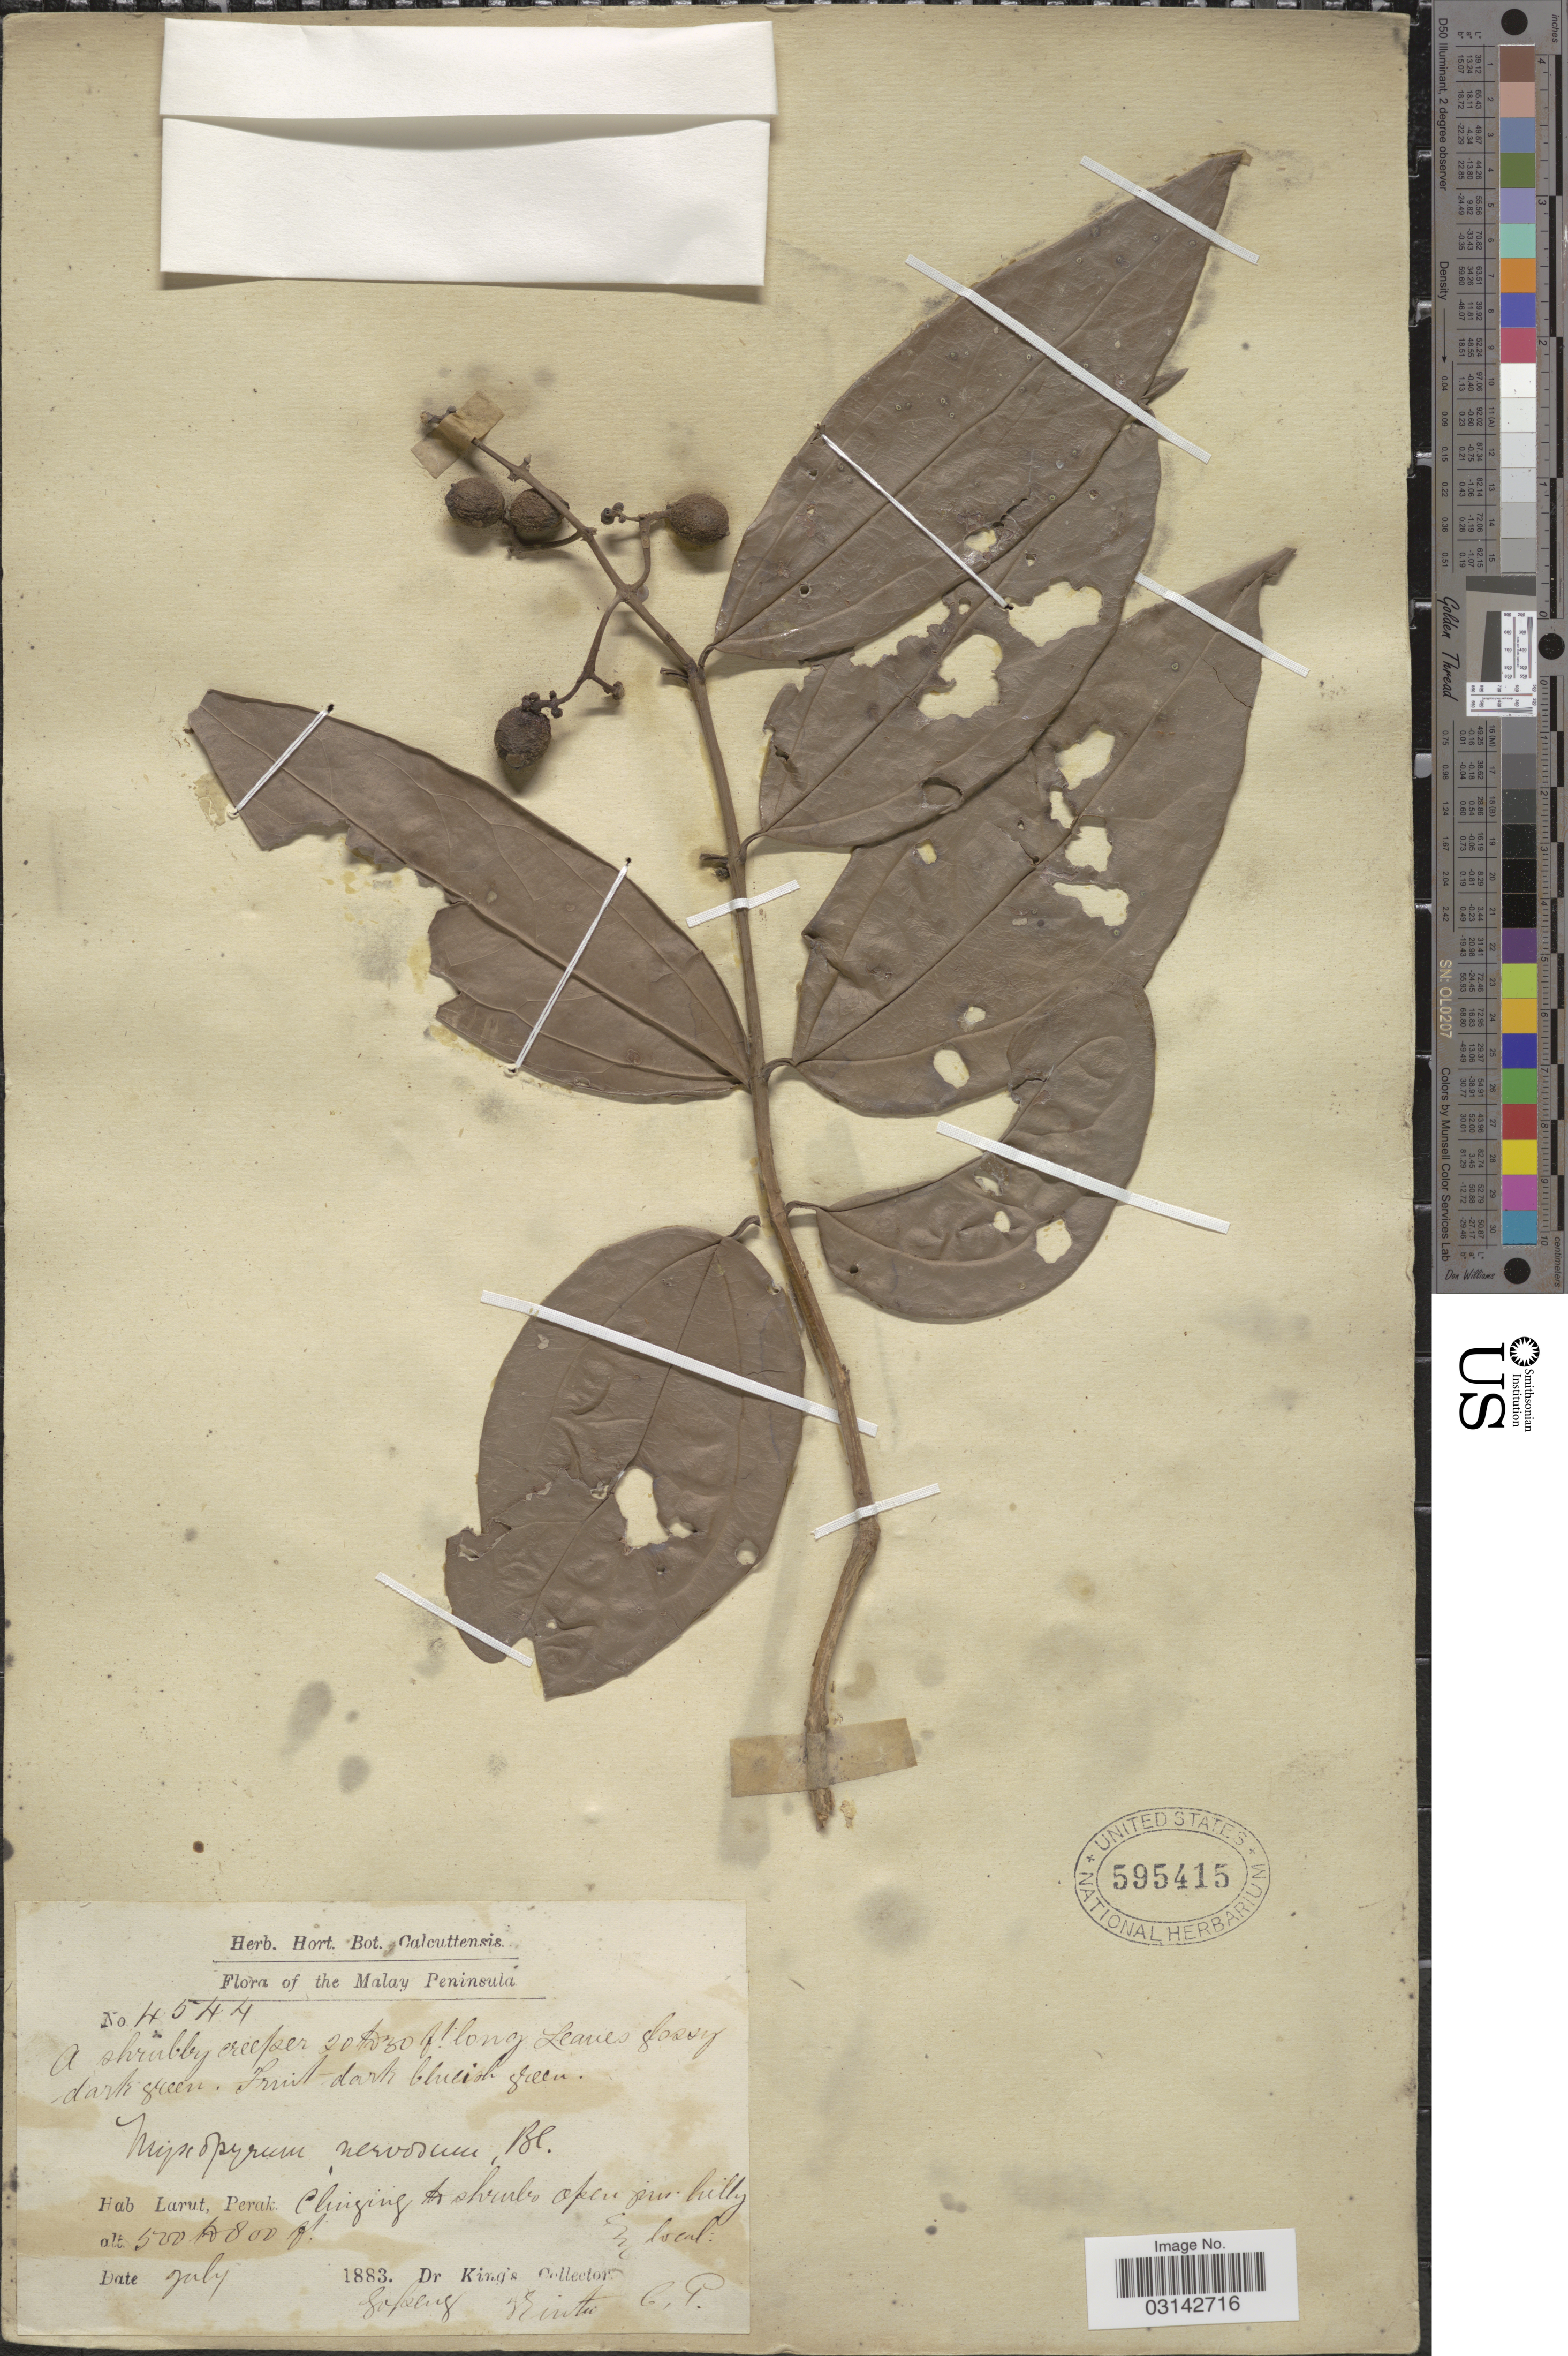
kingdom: Plantae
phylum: Tracheophyta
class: Magnoliopsida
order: Lamiales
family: Oleaceae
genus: Myxopyrum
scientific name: Myxopyrum nervosum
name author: Blume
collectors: Dr. King's collector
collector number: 4544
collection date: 1883-07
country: Malaysia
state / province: Perak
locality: Malay Peninsula, Larut, Perak. Clinging to shrubs, open jun. hilly local. Gopeng Srinta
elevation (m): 152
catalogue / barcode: US 595415